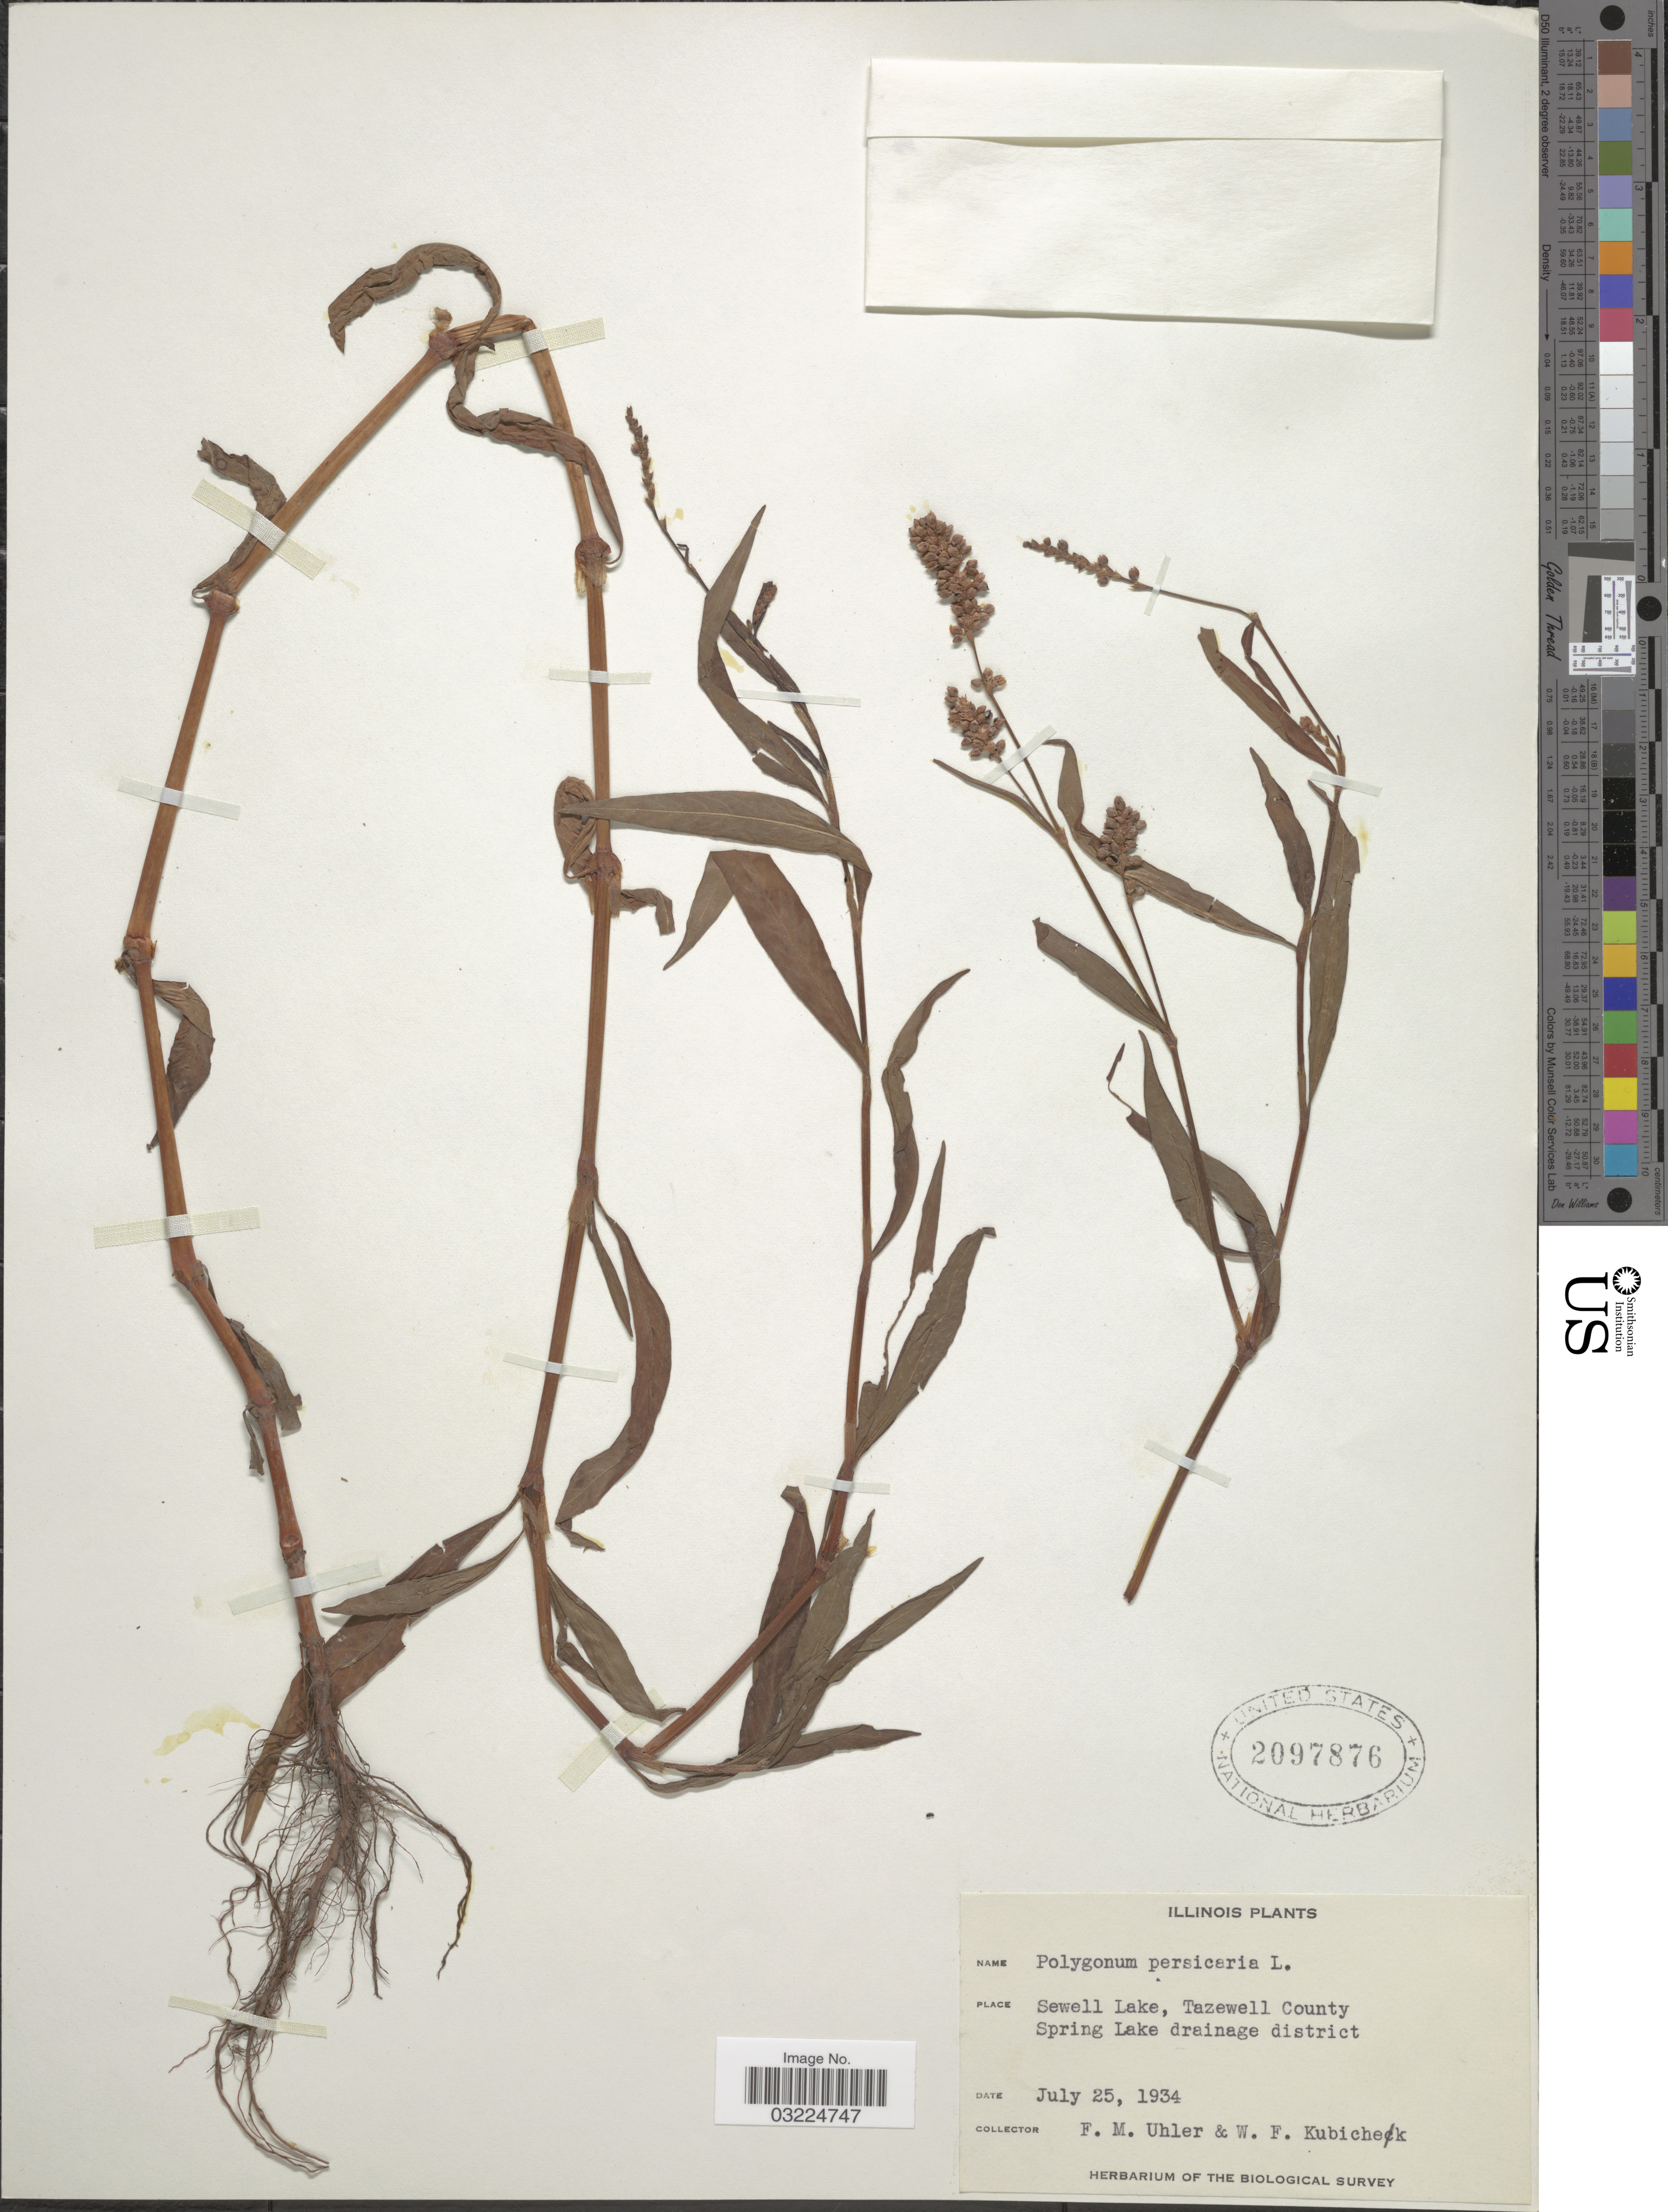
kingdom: Plantae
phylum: Tracheophyta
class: Magnoliopsida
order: Caryophyllales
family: Polygonaceae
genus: Persicaria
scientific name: Persicaria maculosa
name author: S.F. Gray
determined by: Atha, D. E.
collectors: F. M. Uhler & W. Kubichek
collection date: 1934-07-25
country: United States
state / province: Illinois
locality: Sewell Lake, Tazewell County. Spring Lake drainage district.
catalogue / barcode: US 2097876